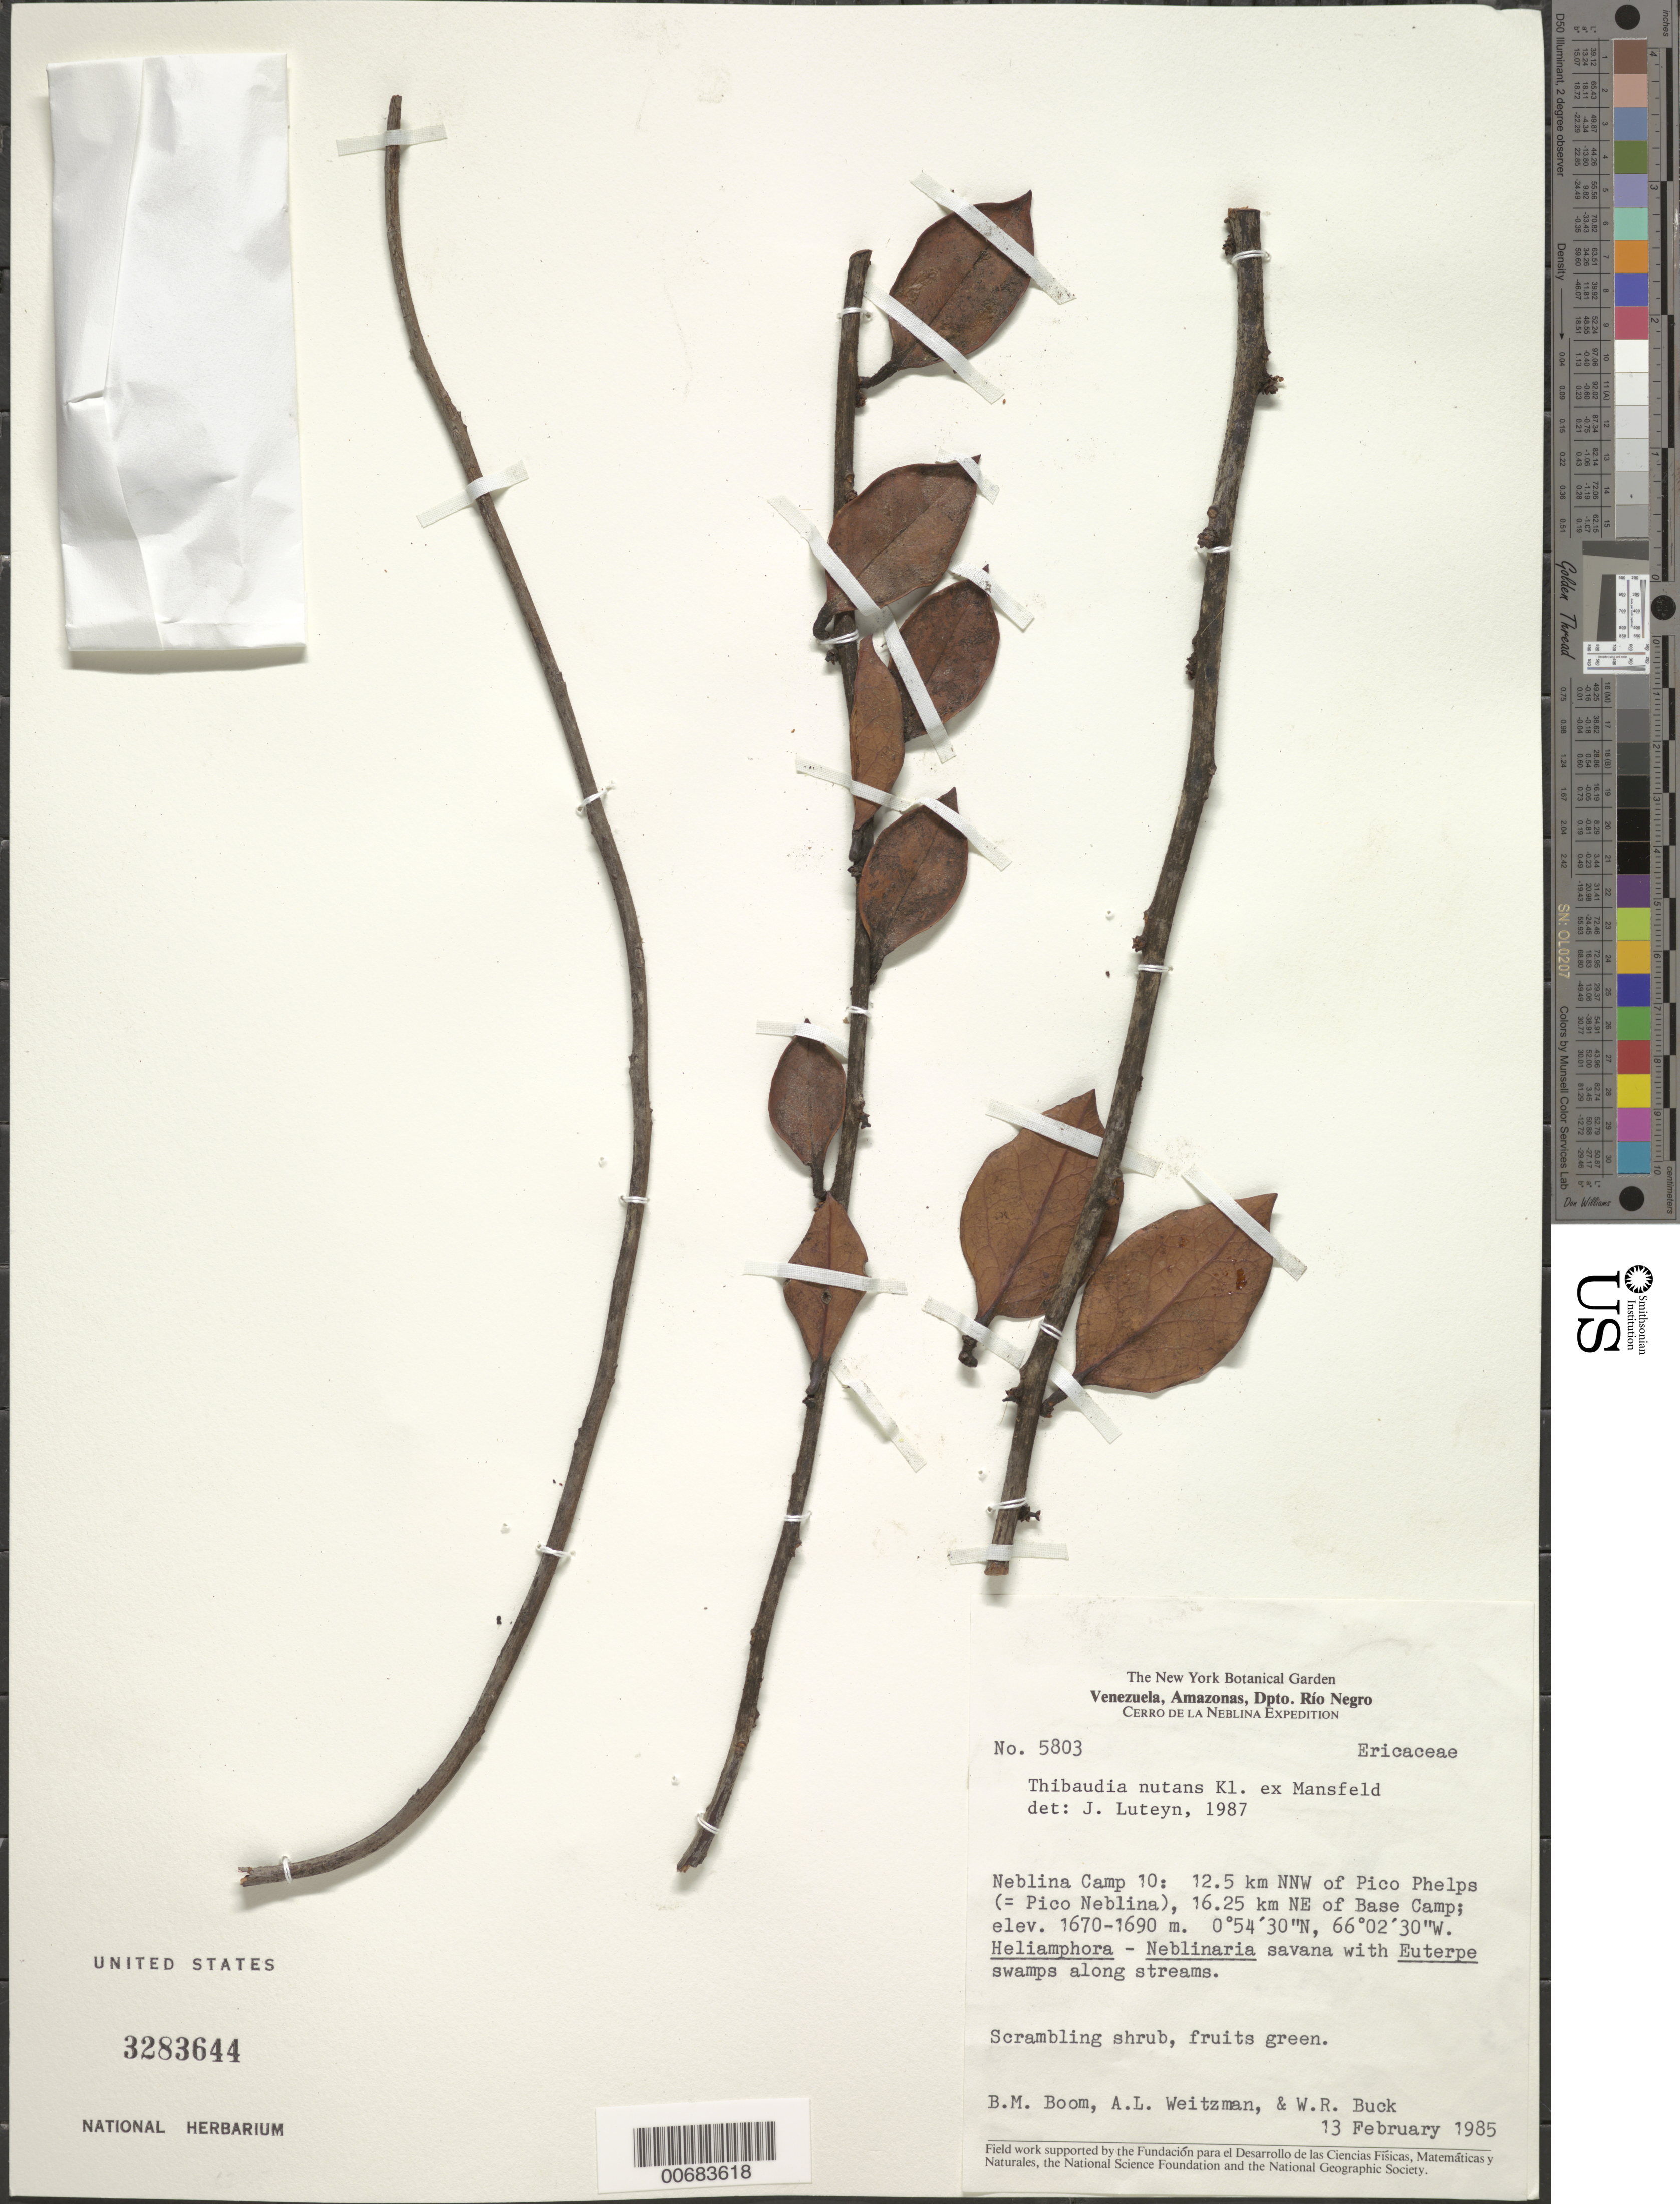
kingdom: Plantae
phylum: Tracheophyta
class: Magnoliopsida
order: Ericales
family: Ericaceae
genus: Thibaudia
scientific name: Thibaudia nutans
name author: Klotzsch ex Mansf.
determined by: Luteyn, J. L.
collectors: B. M. Boom, A. L. Weitzman & W. R. Buck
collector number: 5803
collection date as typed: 13-Feb-85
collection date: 1985-02-13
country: Venezuela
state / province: Amazonas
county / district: Río Negro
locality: Neblina Camp 10. 12.5 km NNW of Pico Phelps (=Pico Neblina),16.25 km NE of Base Camp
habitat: Heliamphora-Neblinaria savanna with Euterpe swamps along streams; In Euterpe swamp, and open wet areas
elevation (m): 1670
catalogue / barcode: US 3283644